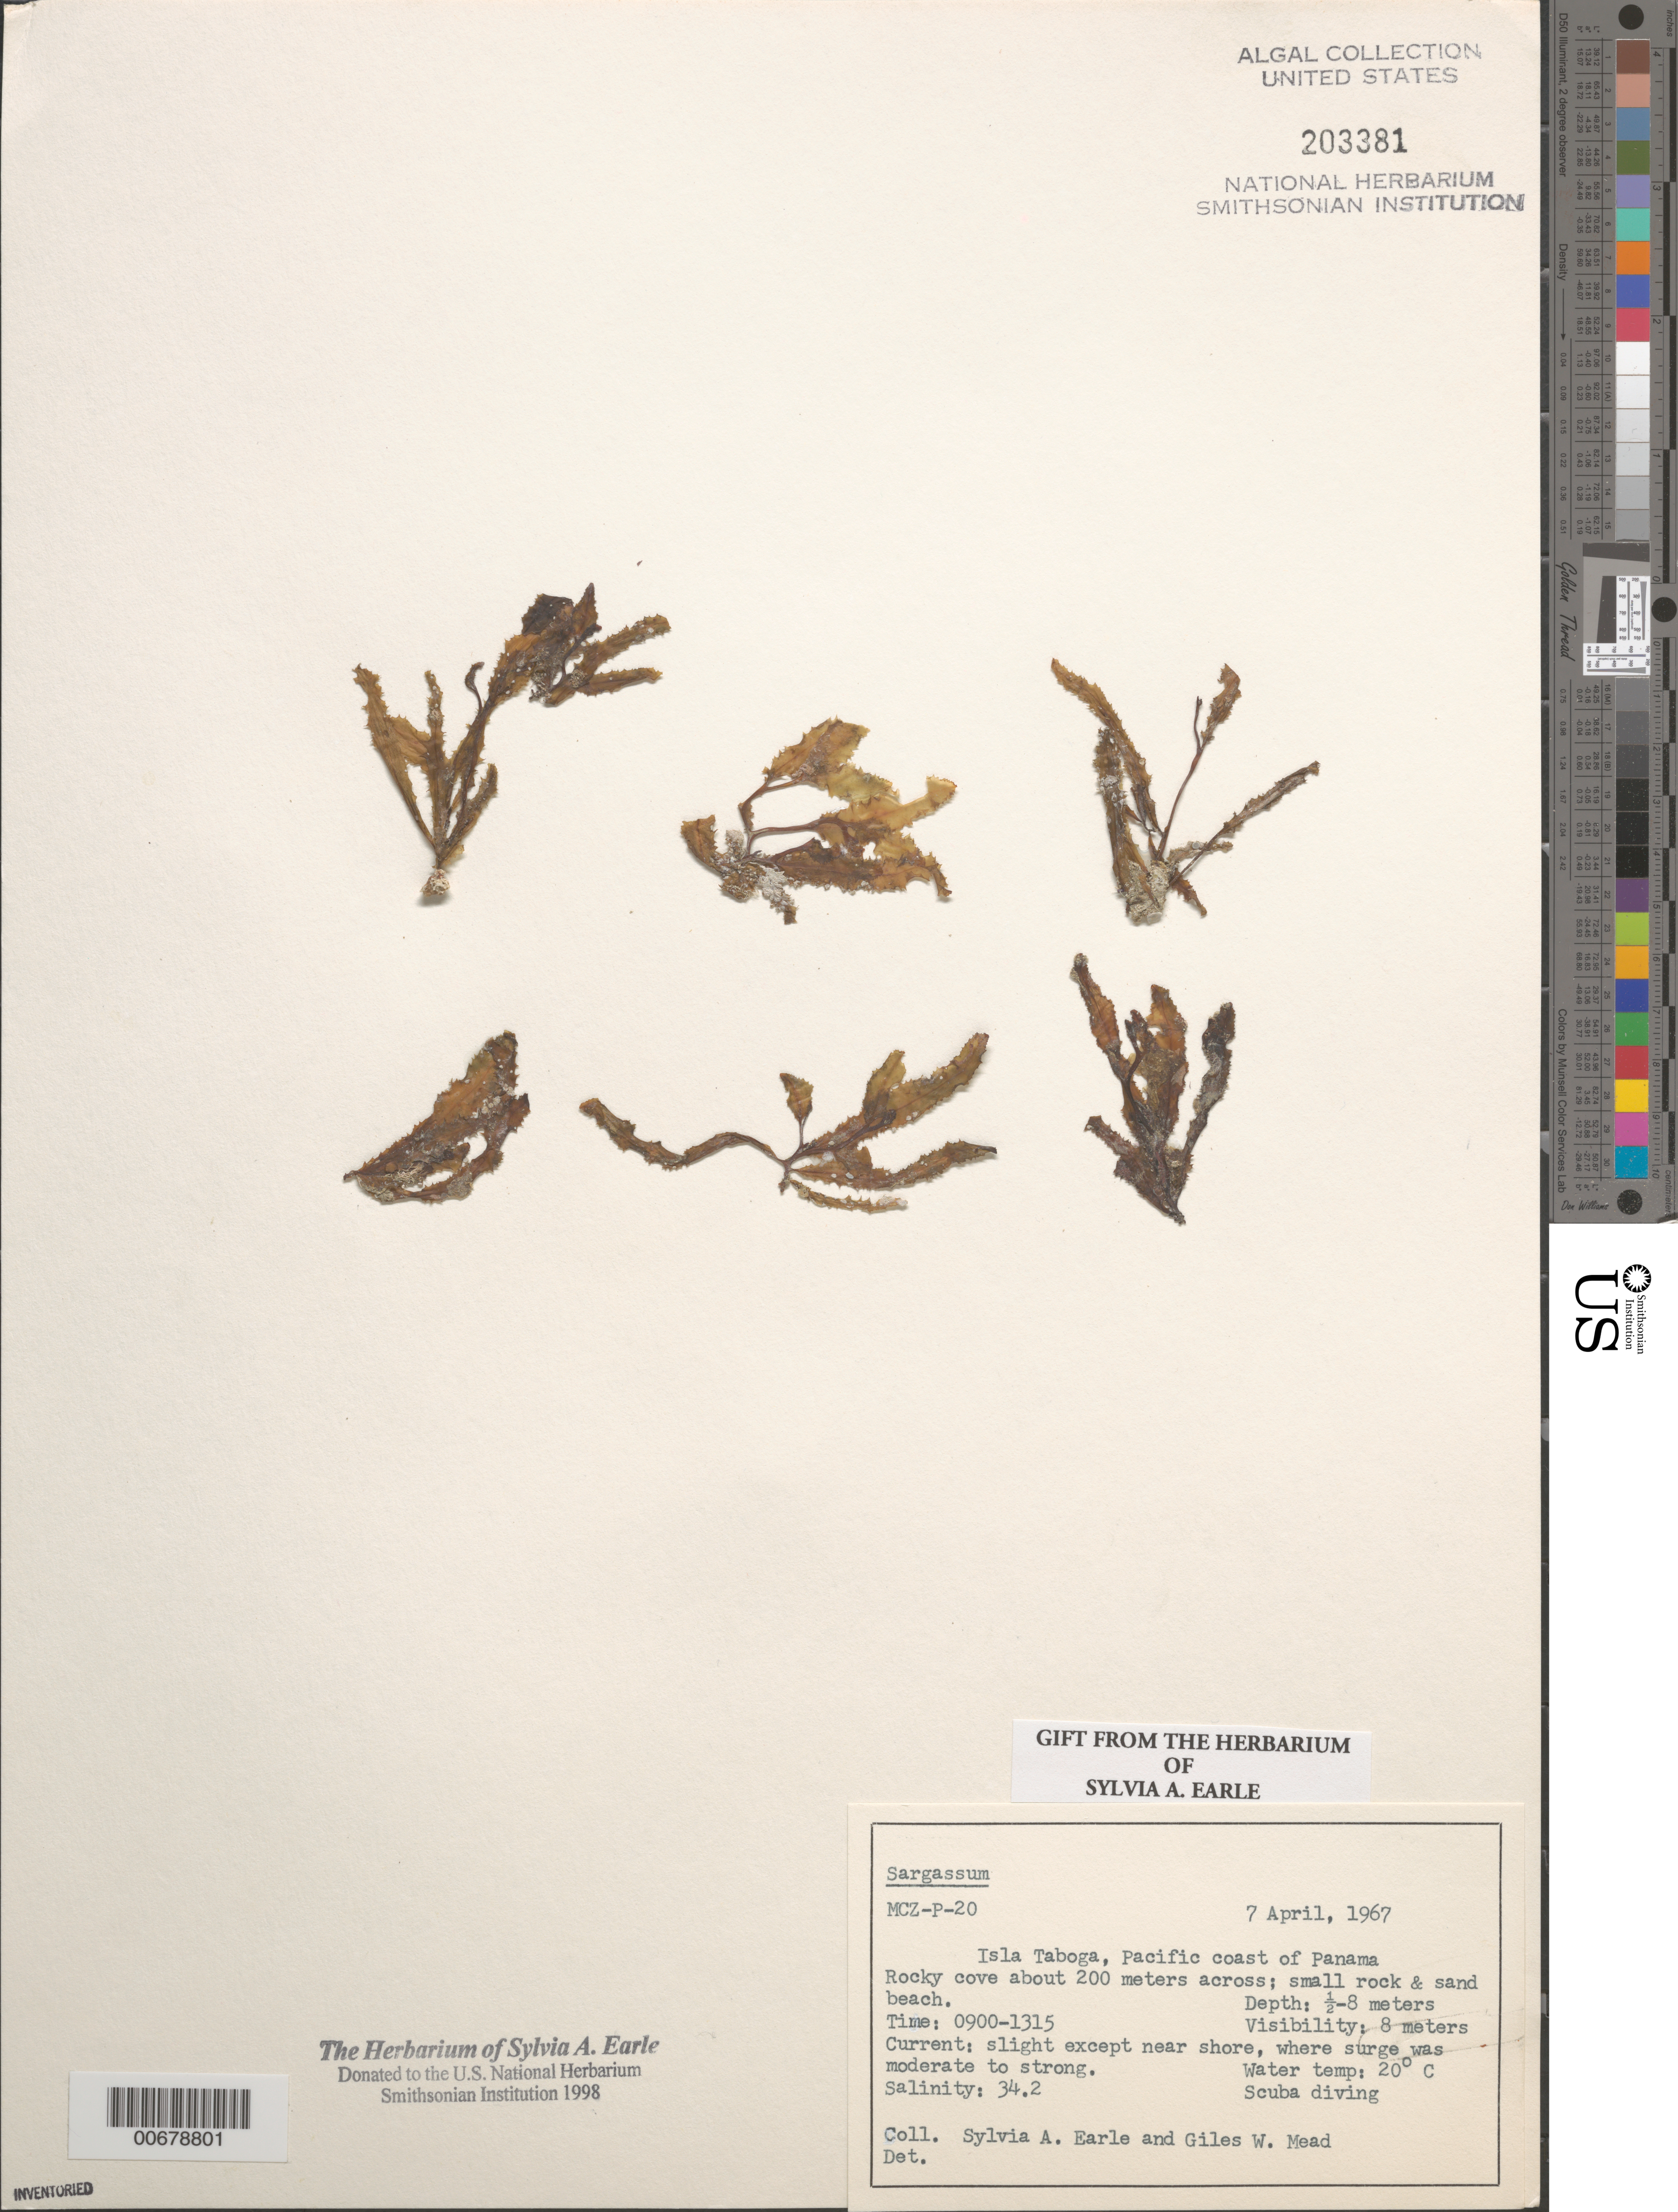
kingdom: Chromista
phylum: Ochrophyta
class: Phaeophyceae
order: Fucales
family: Sargassaceae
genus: Sargassum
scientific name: Sargassum sp.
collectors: S. A. Earle & G. W. Mead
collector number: MCZ-P-20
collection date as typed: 07 Apr 1967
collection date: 1967-04-07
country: Panama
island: Taboga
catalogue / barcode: US 203381